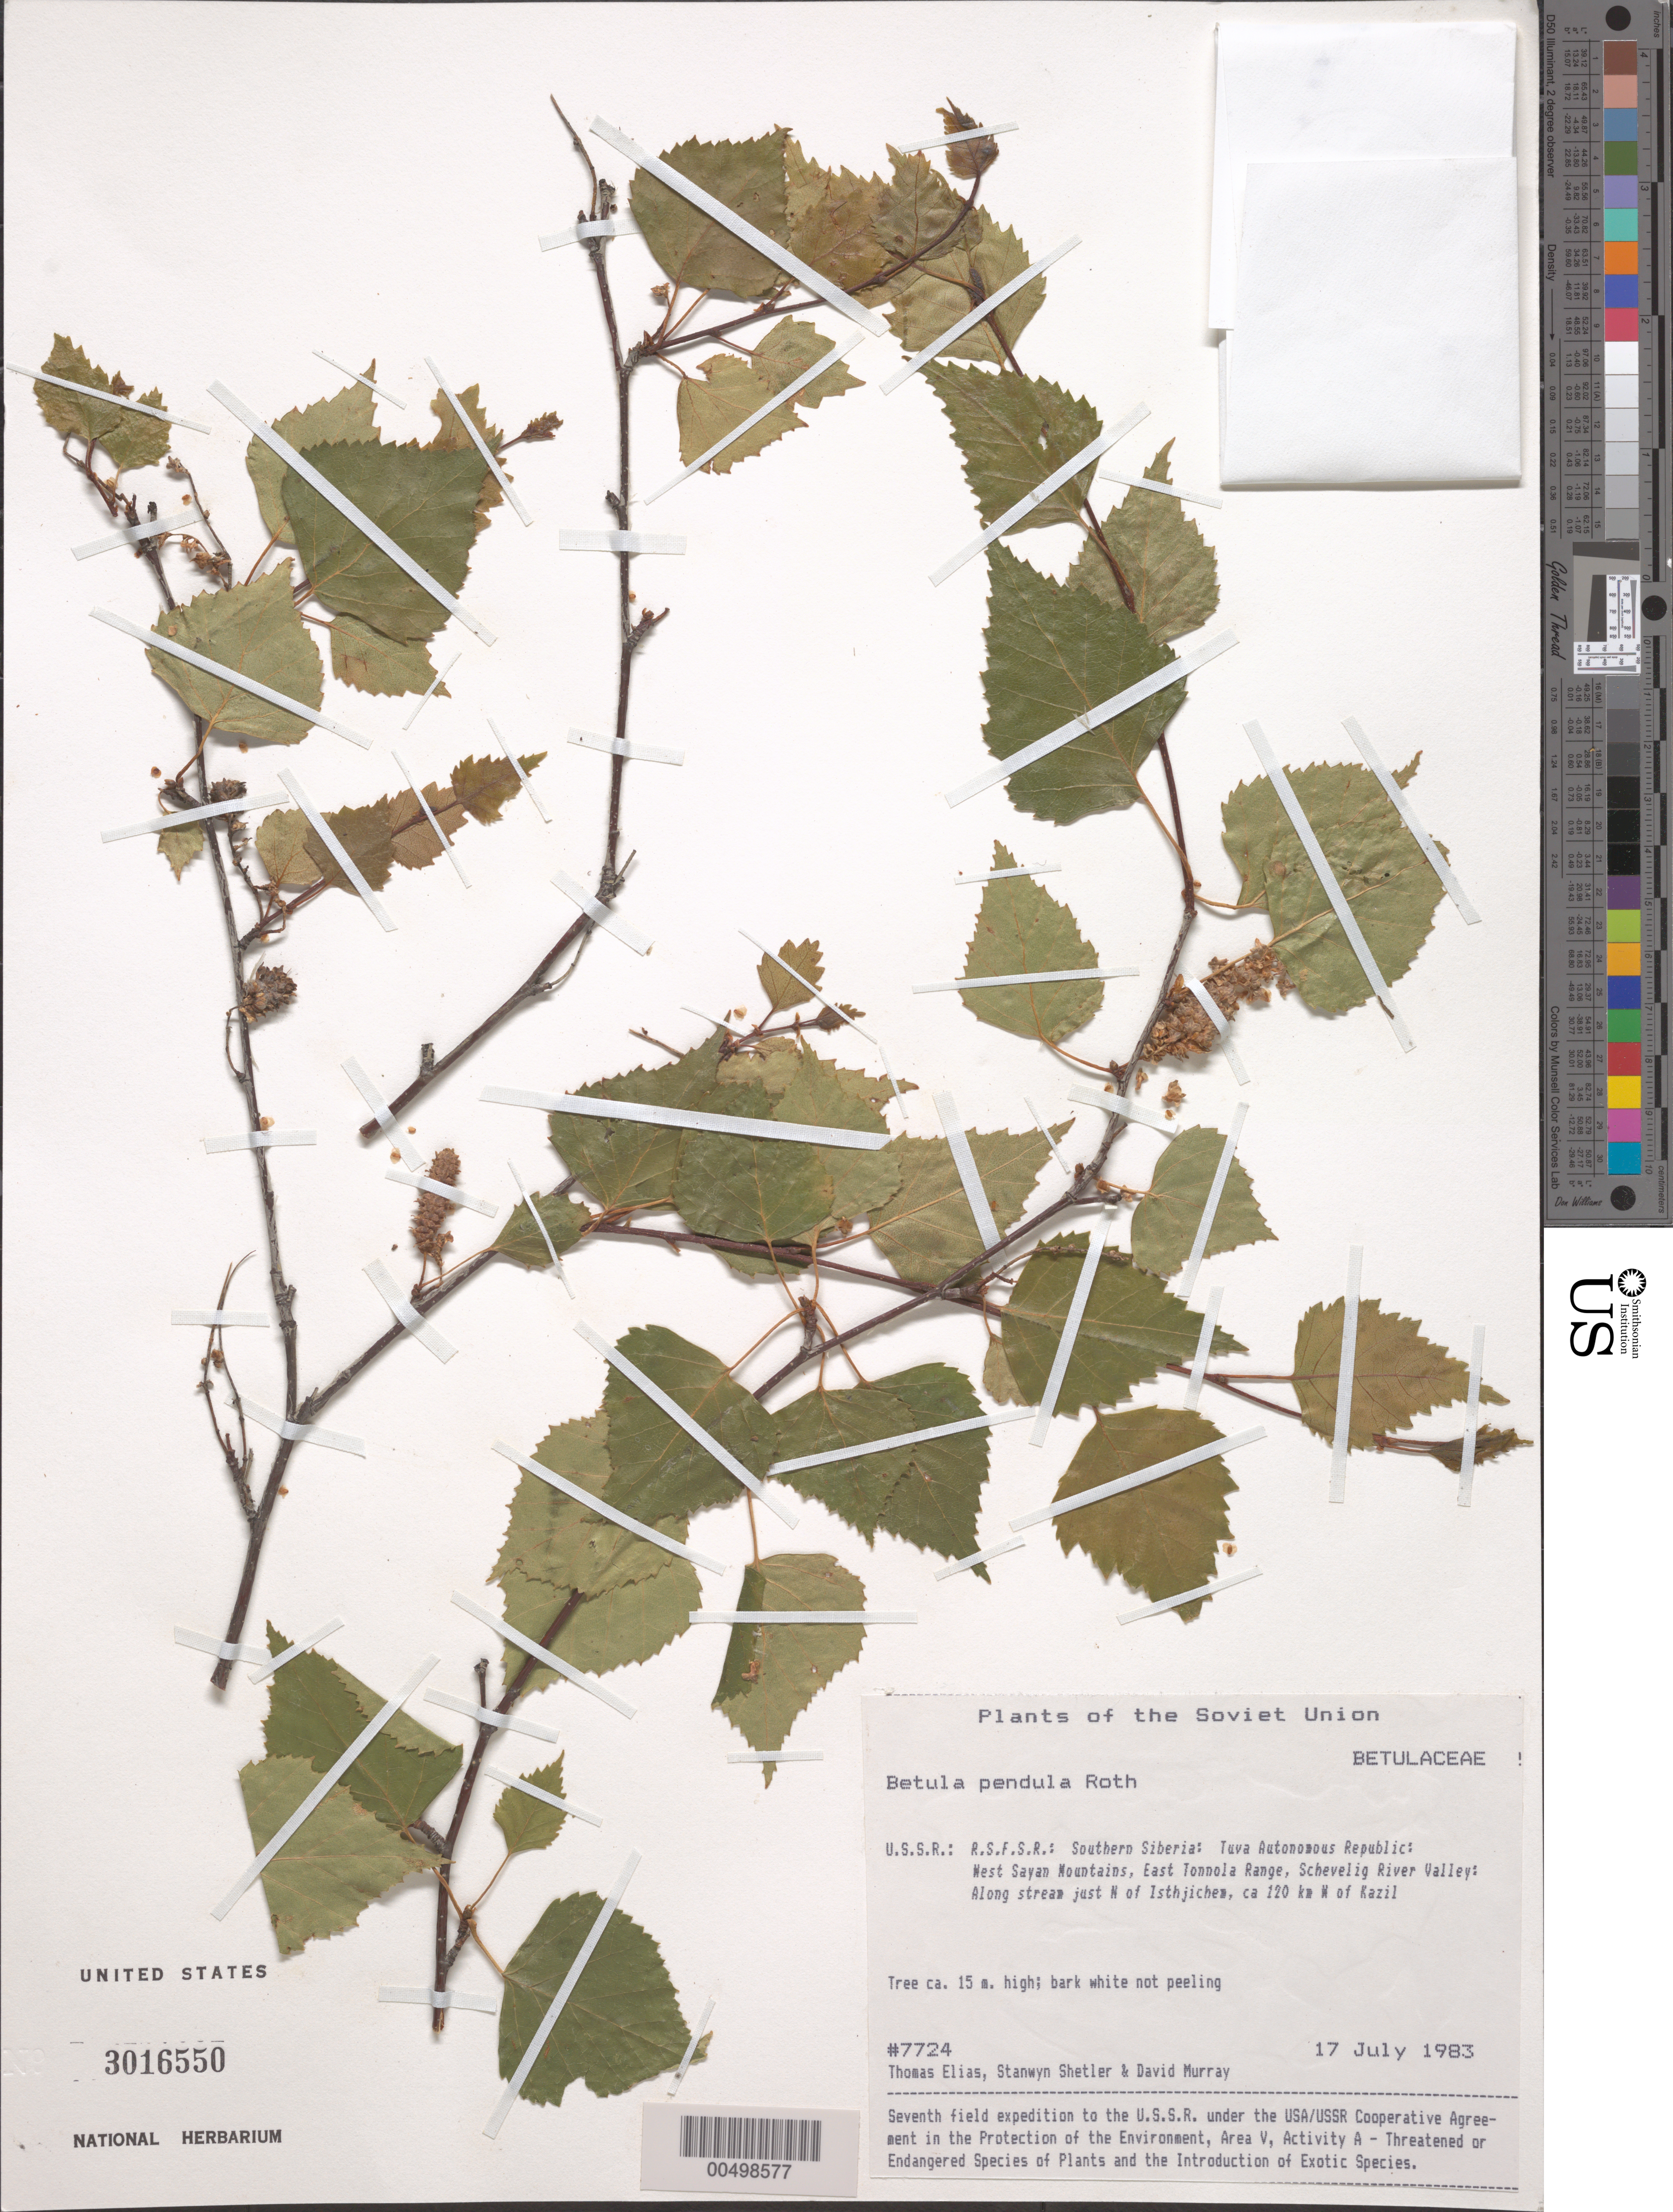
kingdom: Plantae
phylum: Tracheophyta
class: Magnoliopsida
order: Fagales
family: Betulaceae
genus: Betula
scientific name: Betula pendula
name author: Roth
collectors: T. Elias, S. Shetler & D. F. Murray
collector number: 7724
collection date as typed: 17 Jul 1983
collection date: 1983-07-17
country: Russian Federation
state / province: Tuva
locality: West Sayan Mountains, E Tonnola [Tannu-Ola] Range, Schevelig River Valley, just N of Isthjichem [Ishti-Khem], *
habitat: along stream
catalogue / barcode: US 3016550